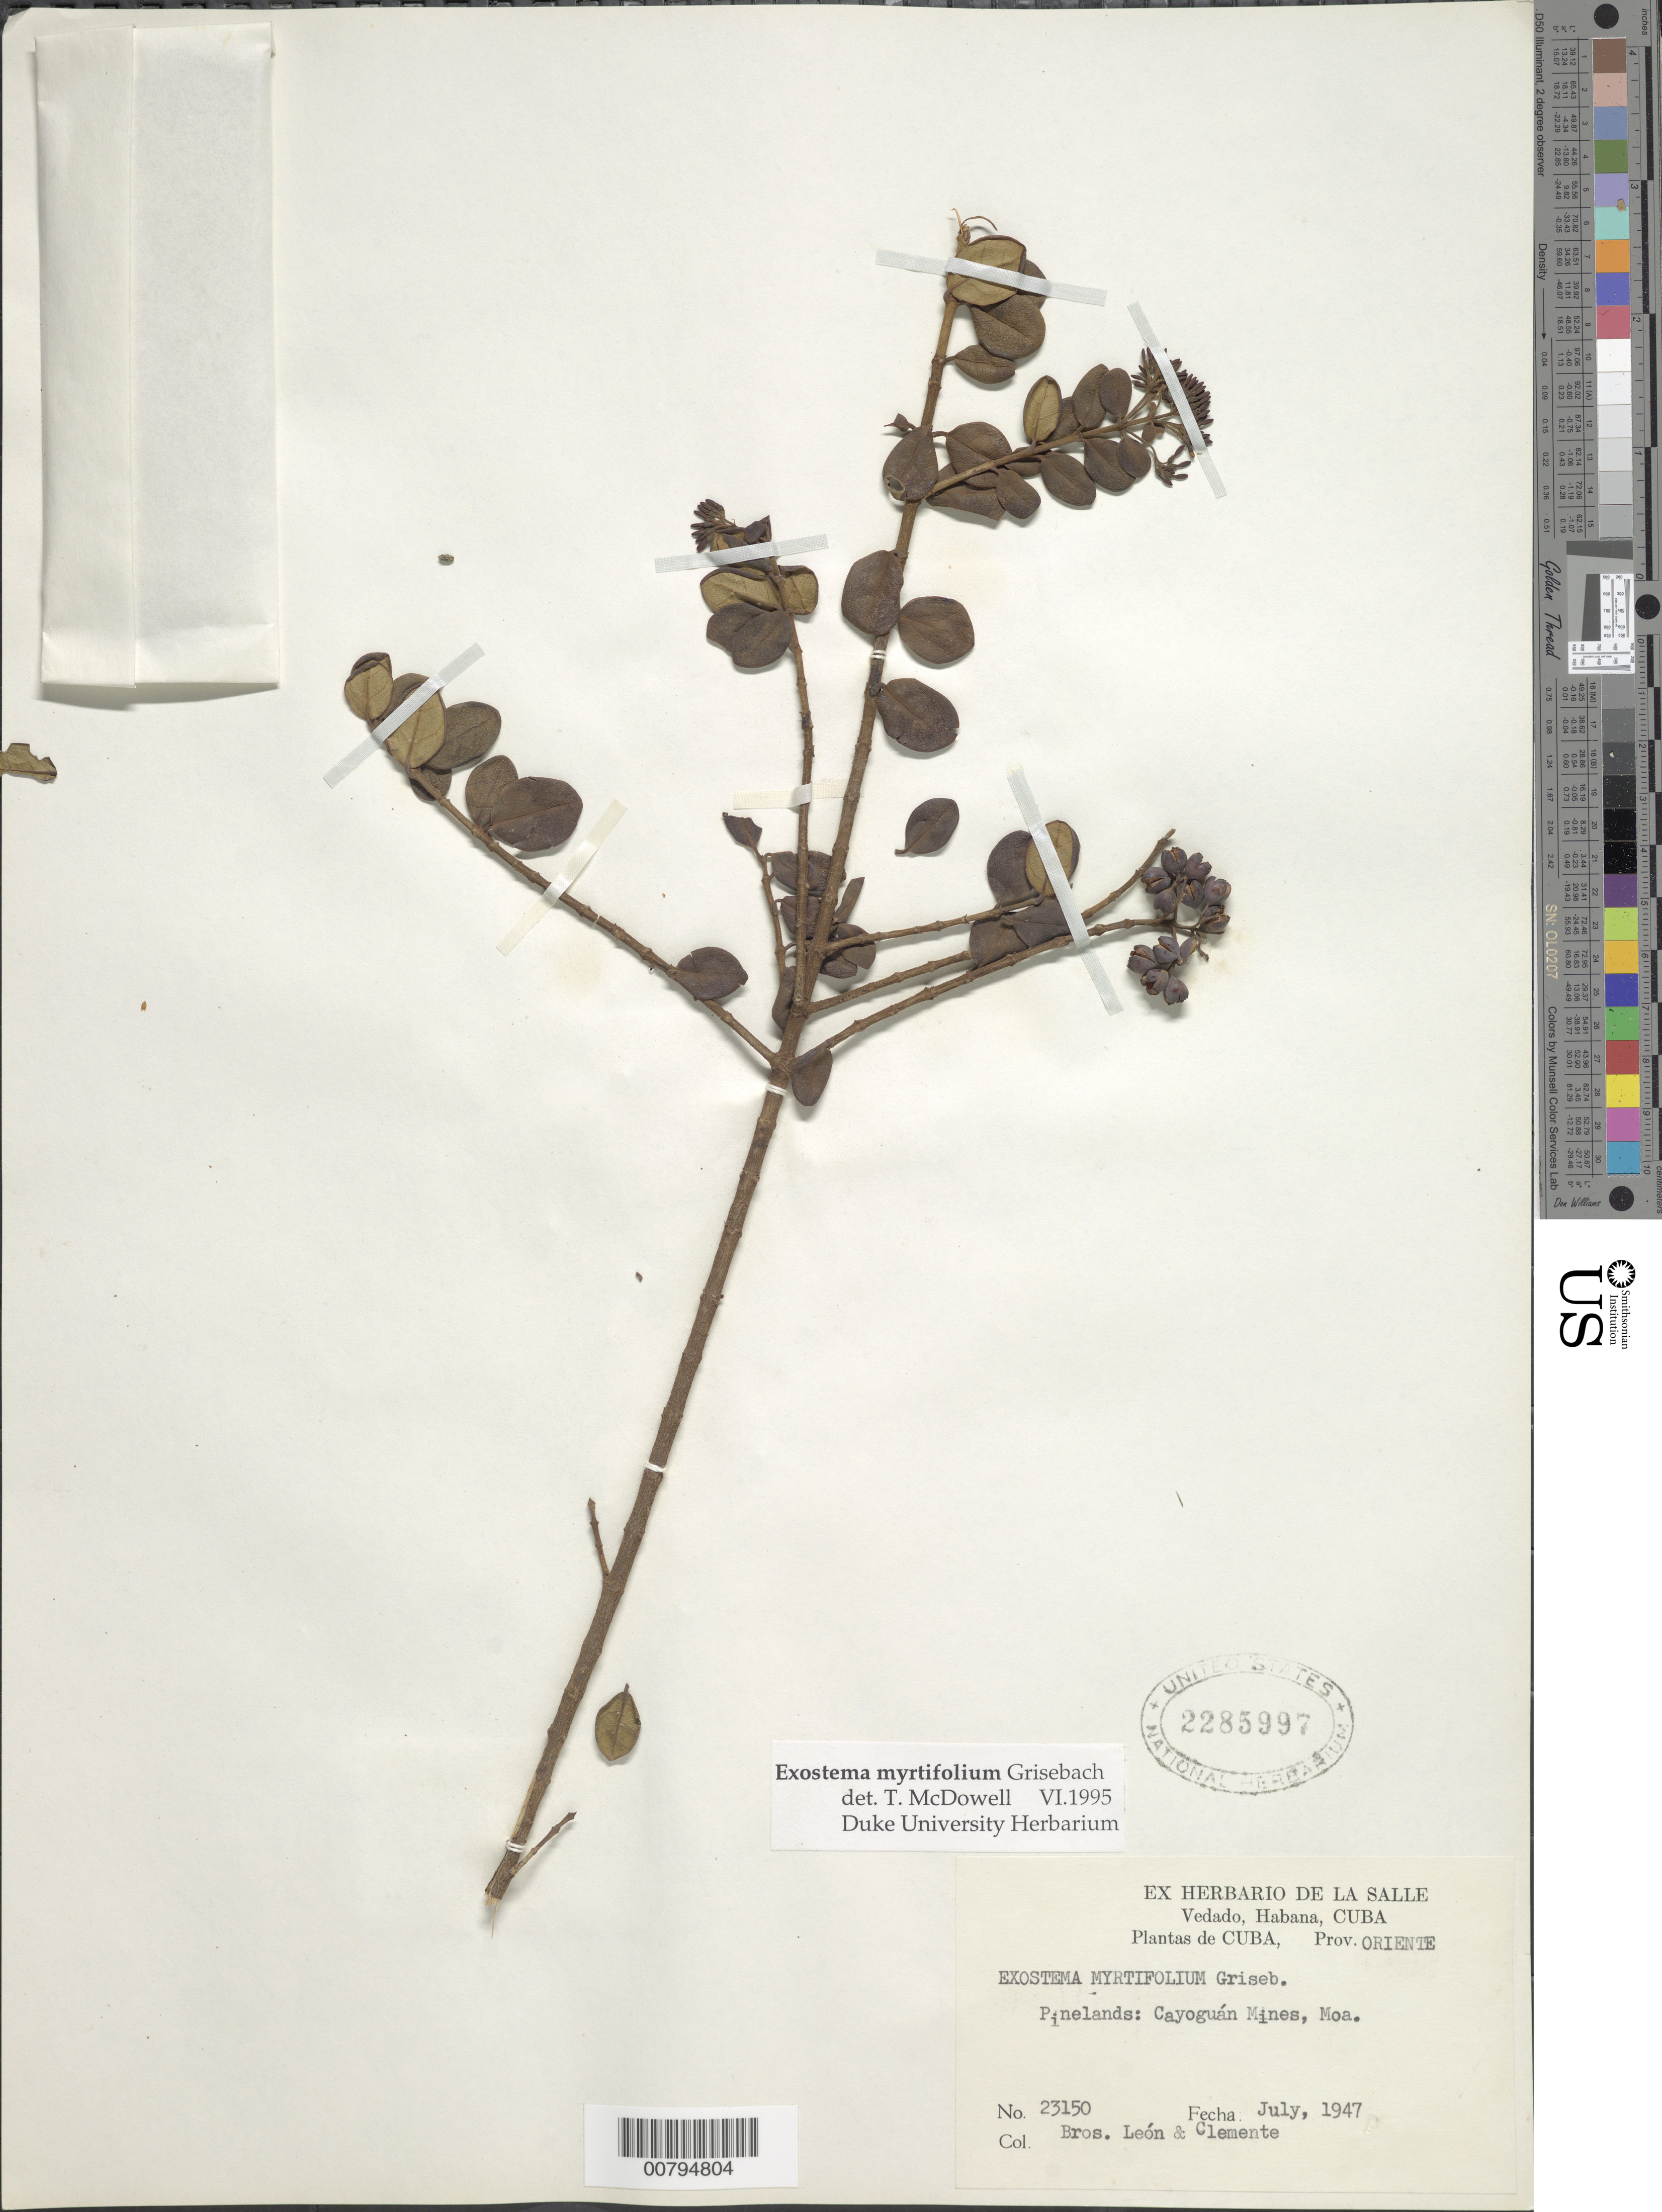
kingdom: Plantae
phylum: Tracheophyta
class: Magnoliopsida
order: Gentianales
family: Rubiaceae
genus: Exostema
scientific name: Exostema myrtifolium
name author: Griseb.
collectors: Bro. León & Bro. Clemente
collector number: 23150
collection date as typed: Jul 1947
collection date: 1947-07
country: Cuba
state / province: Oriente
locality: Cayoguan Mines. Moa.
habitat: Pinelands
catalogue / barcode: US 2285997